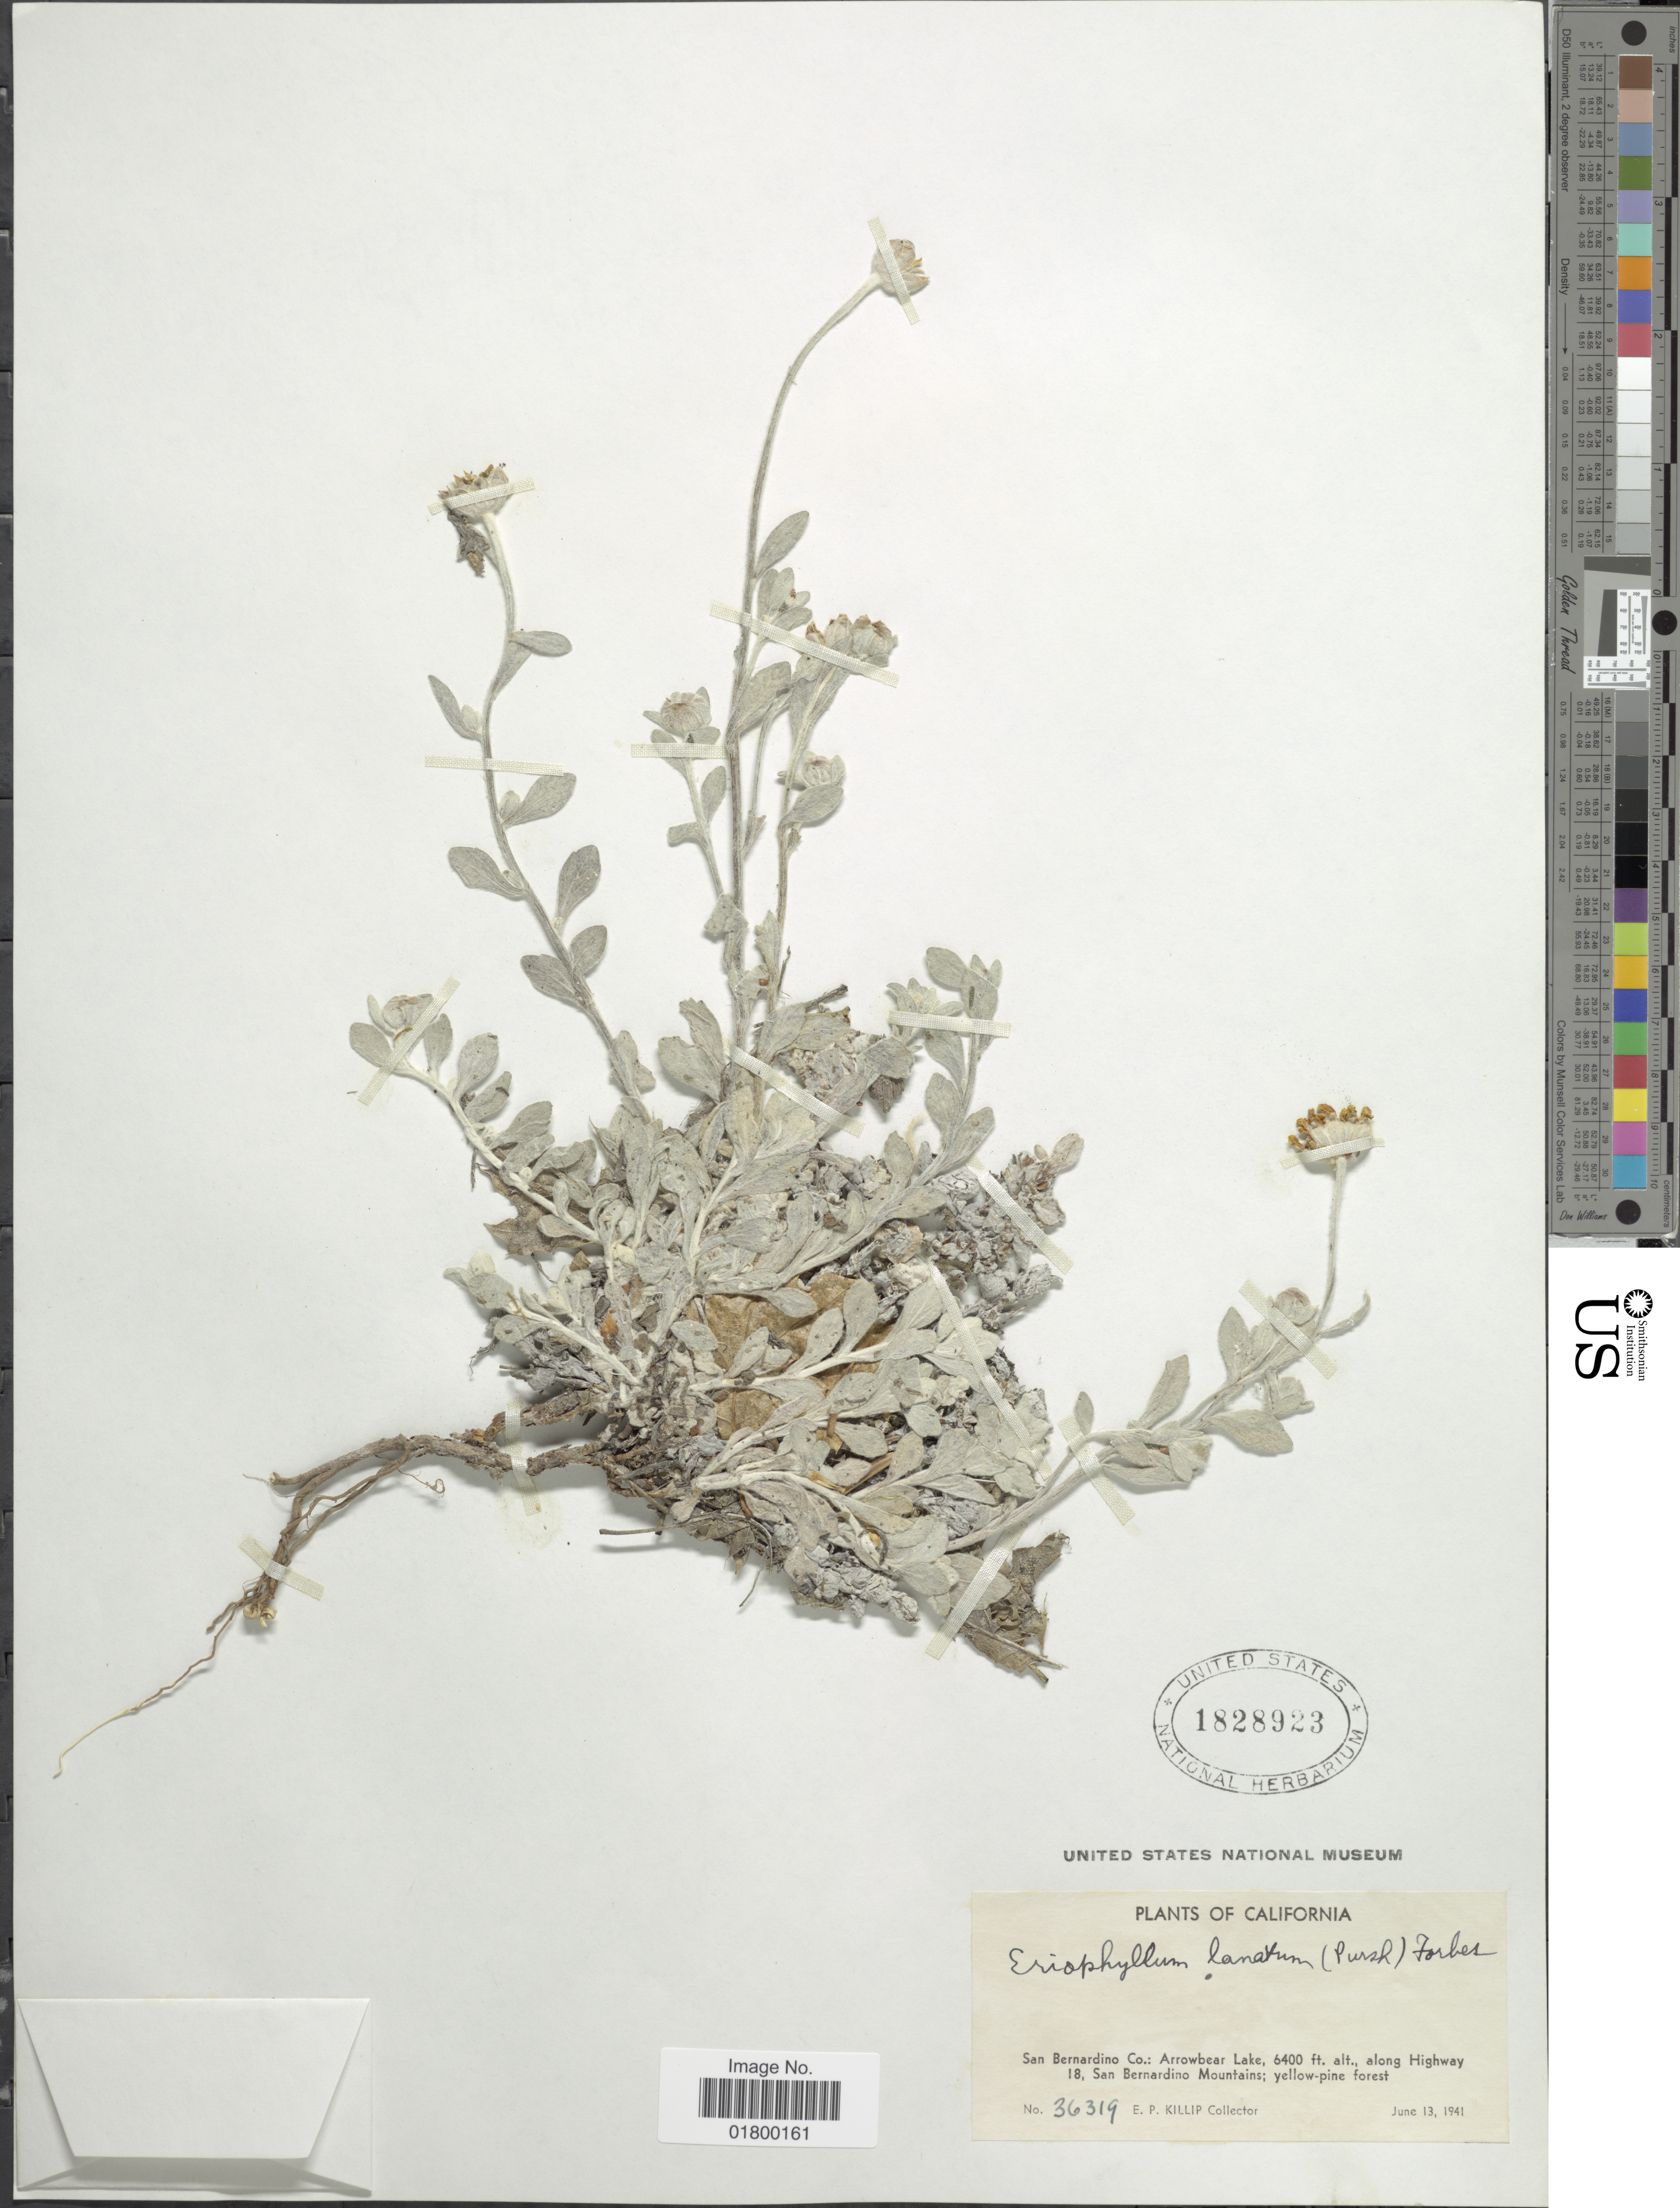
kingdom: Plantae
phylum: Tracheophyta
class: Magnoliopsida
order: Asterales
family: Asteraceae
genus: Eriophyllum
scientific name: Eriophyllum lanatum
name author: (Pursh) J. Forbes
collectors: E. P. Killip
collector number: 36319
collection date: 1941-06-13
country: United States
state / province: California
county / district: San Bernardino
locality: San Bernardino Co.: Arrowbear Lake, along Highway 18, San Bernardino Mountains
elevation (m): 1951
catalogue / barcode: US 1828923